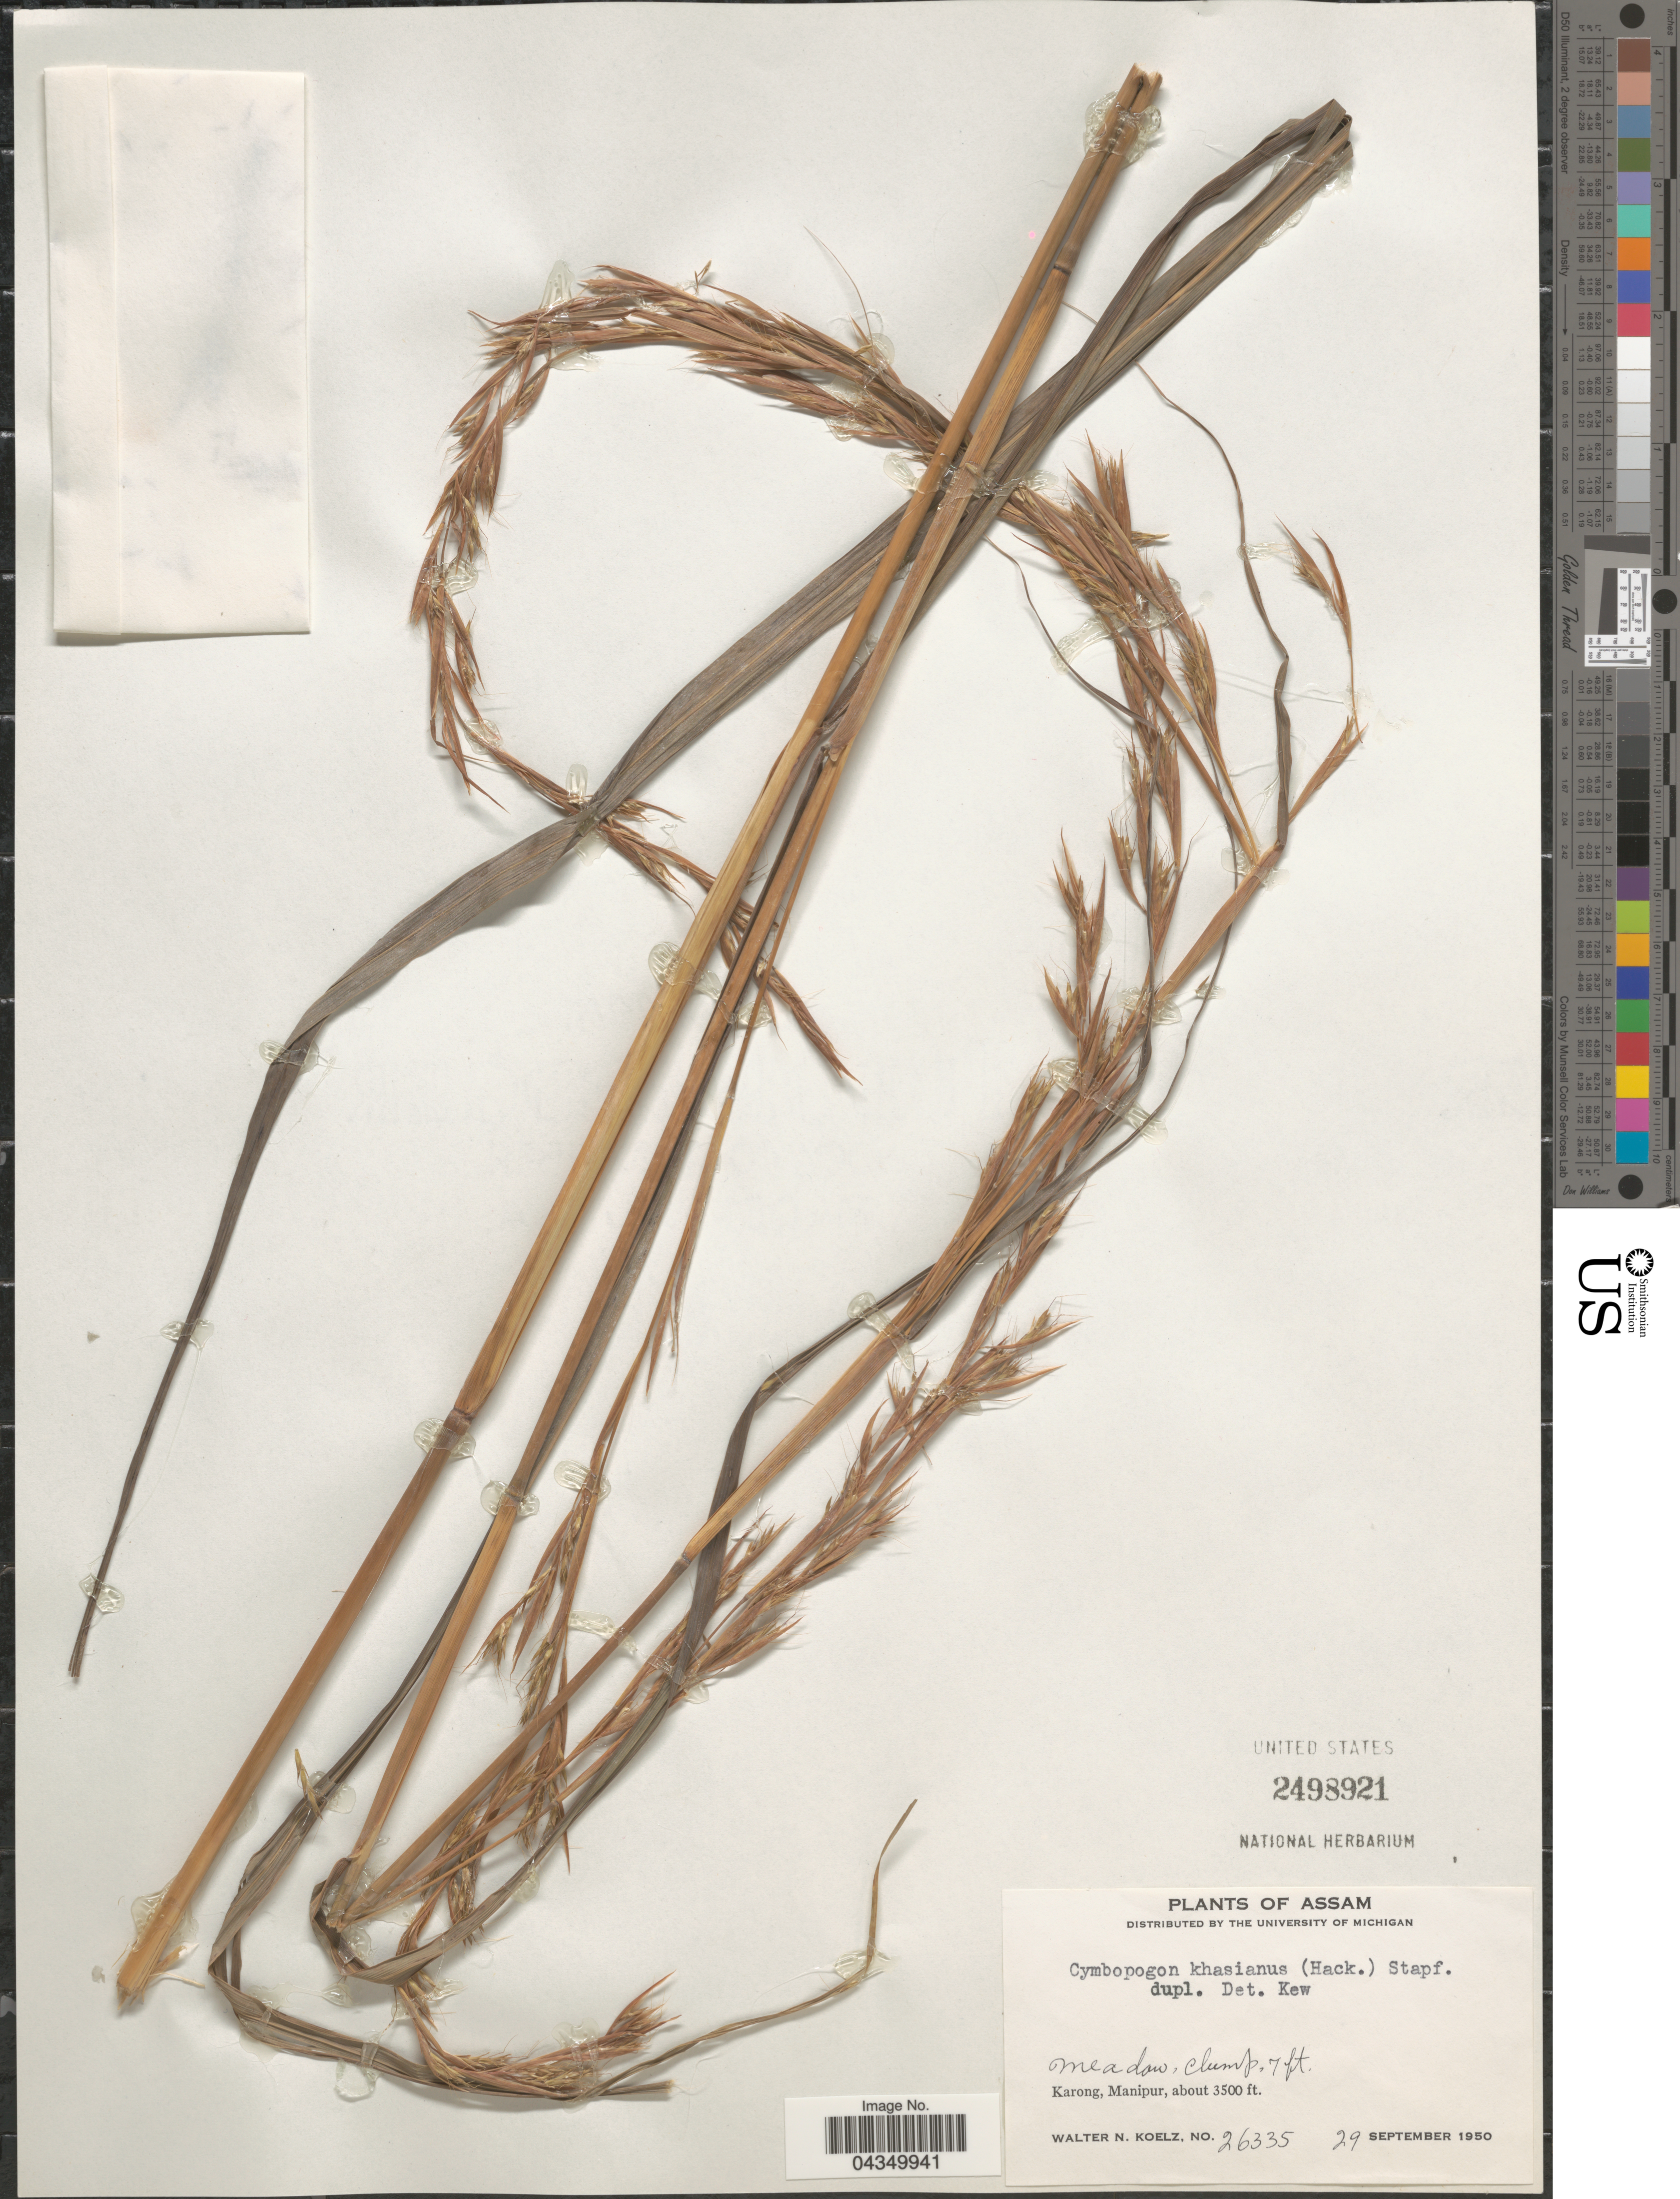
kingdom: Plantae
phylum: Tracheophyta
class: Liliopsida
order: Poales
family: Poaceae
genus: Cymbopogon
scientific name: Cymbopogon khasianus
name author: (Hack.) Stapf ex Bor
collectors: W. N. Koelz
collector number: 26335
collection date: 1950-09-29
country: India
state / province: Manipur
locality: Karong, Manipur.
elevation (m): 1067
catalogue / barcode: US 2498921